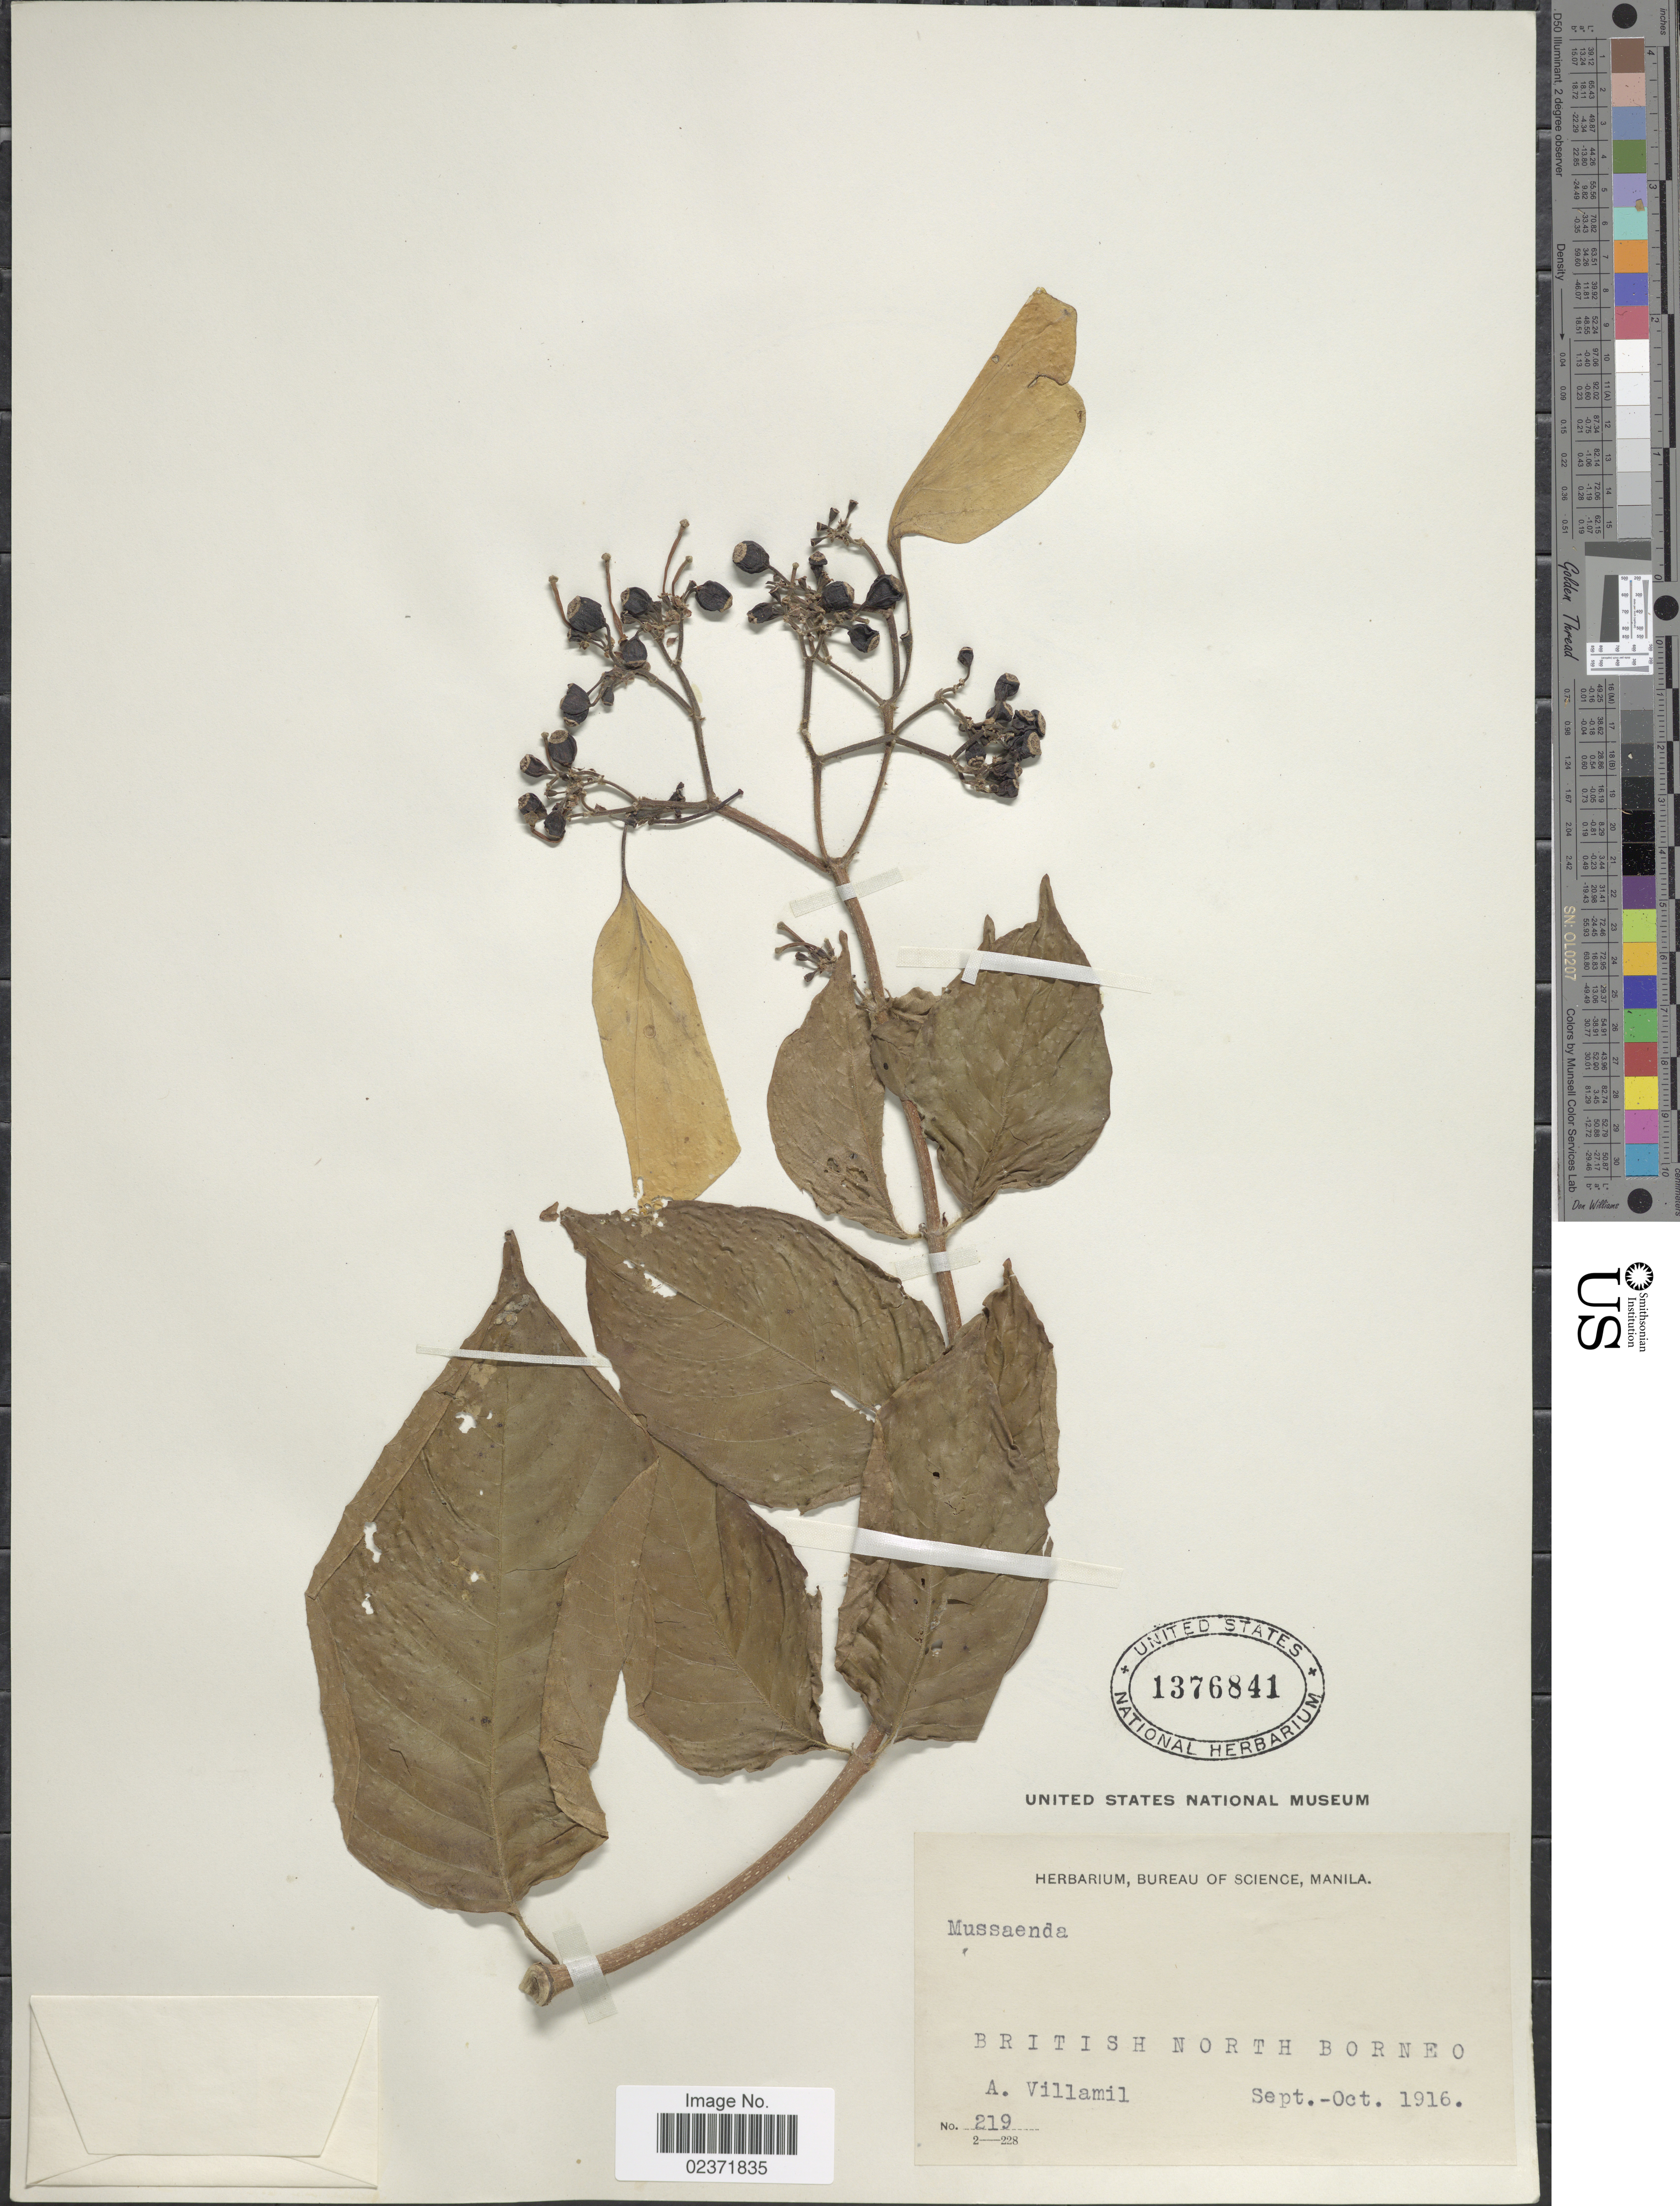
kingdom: Plantae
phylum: Tracheophyta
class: Magnoliopsida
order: Gentianales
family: Rubiaceae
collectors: A. Villamil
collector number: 219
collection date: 1916-09/1916-10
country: Malaysia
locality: British North Borneo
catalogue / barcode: US 1376841